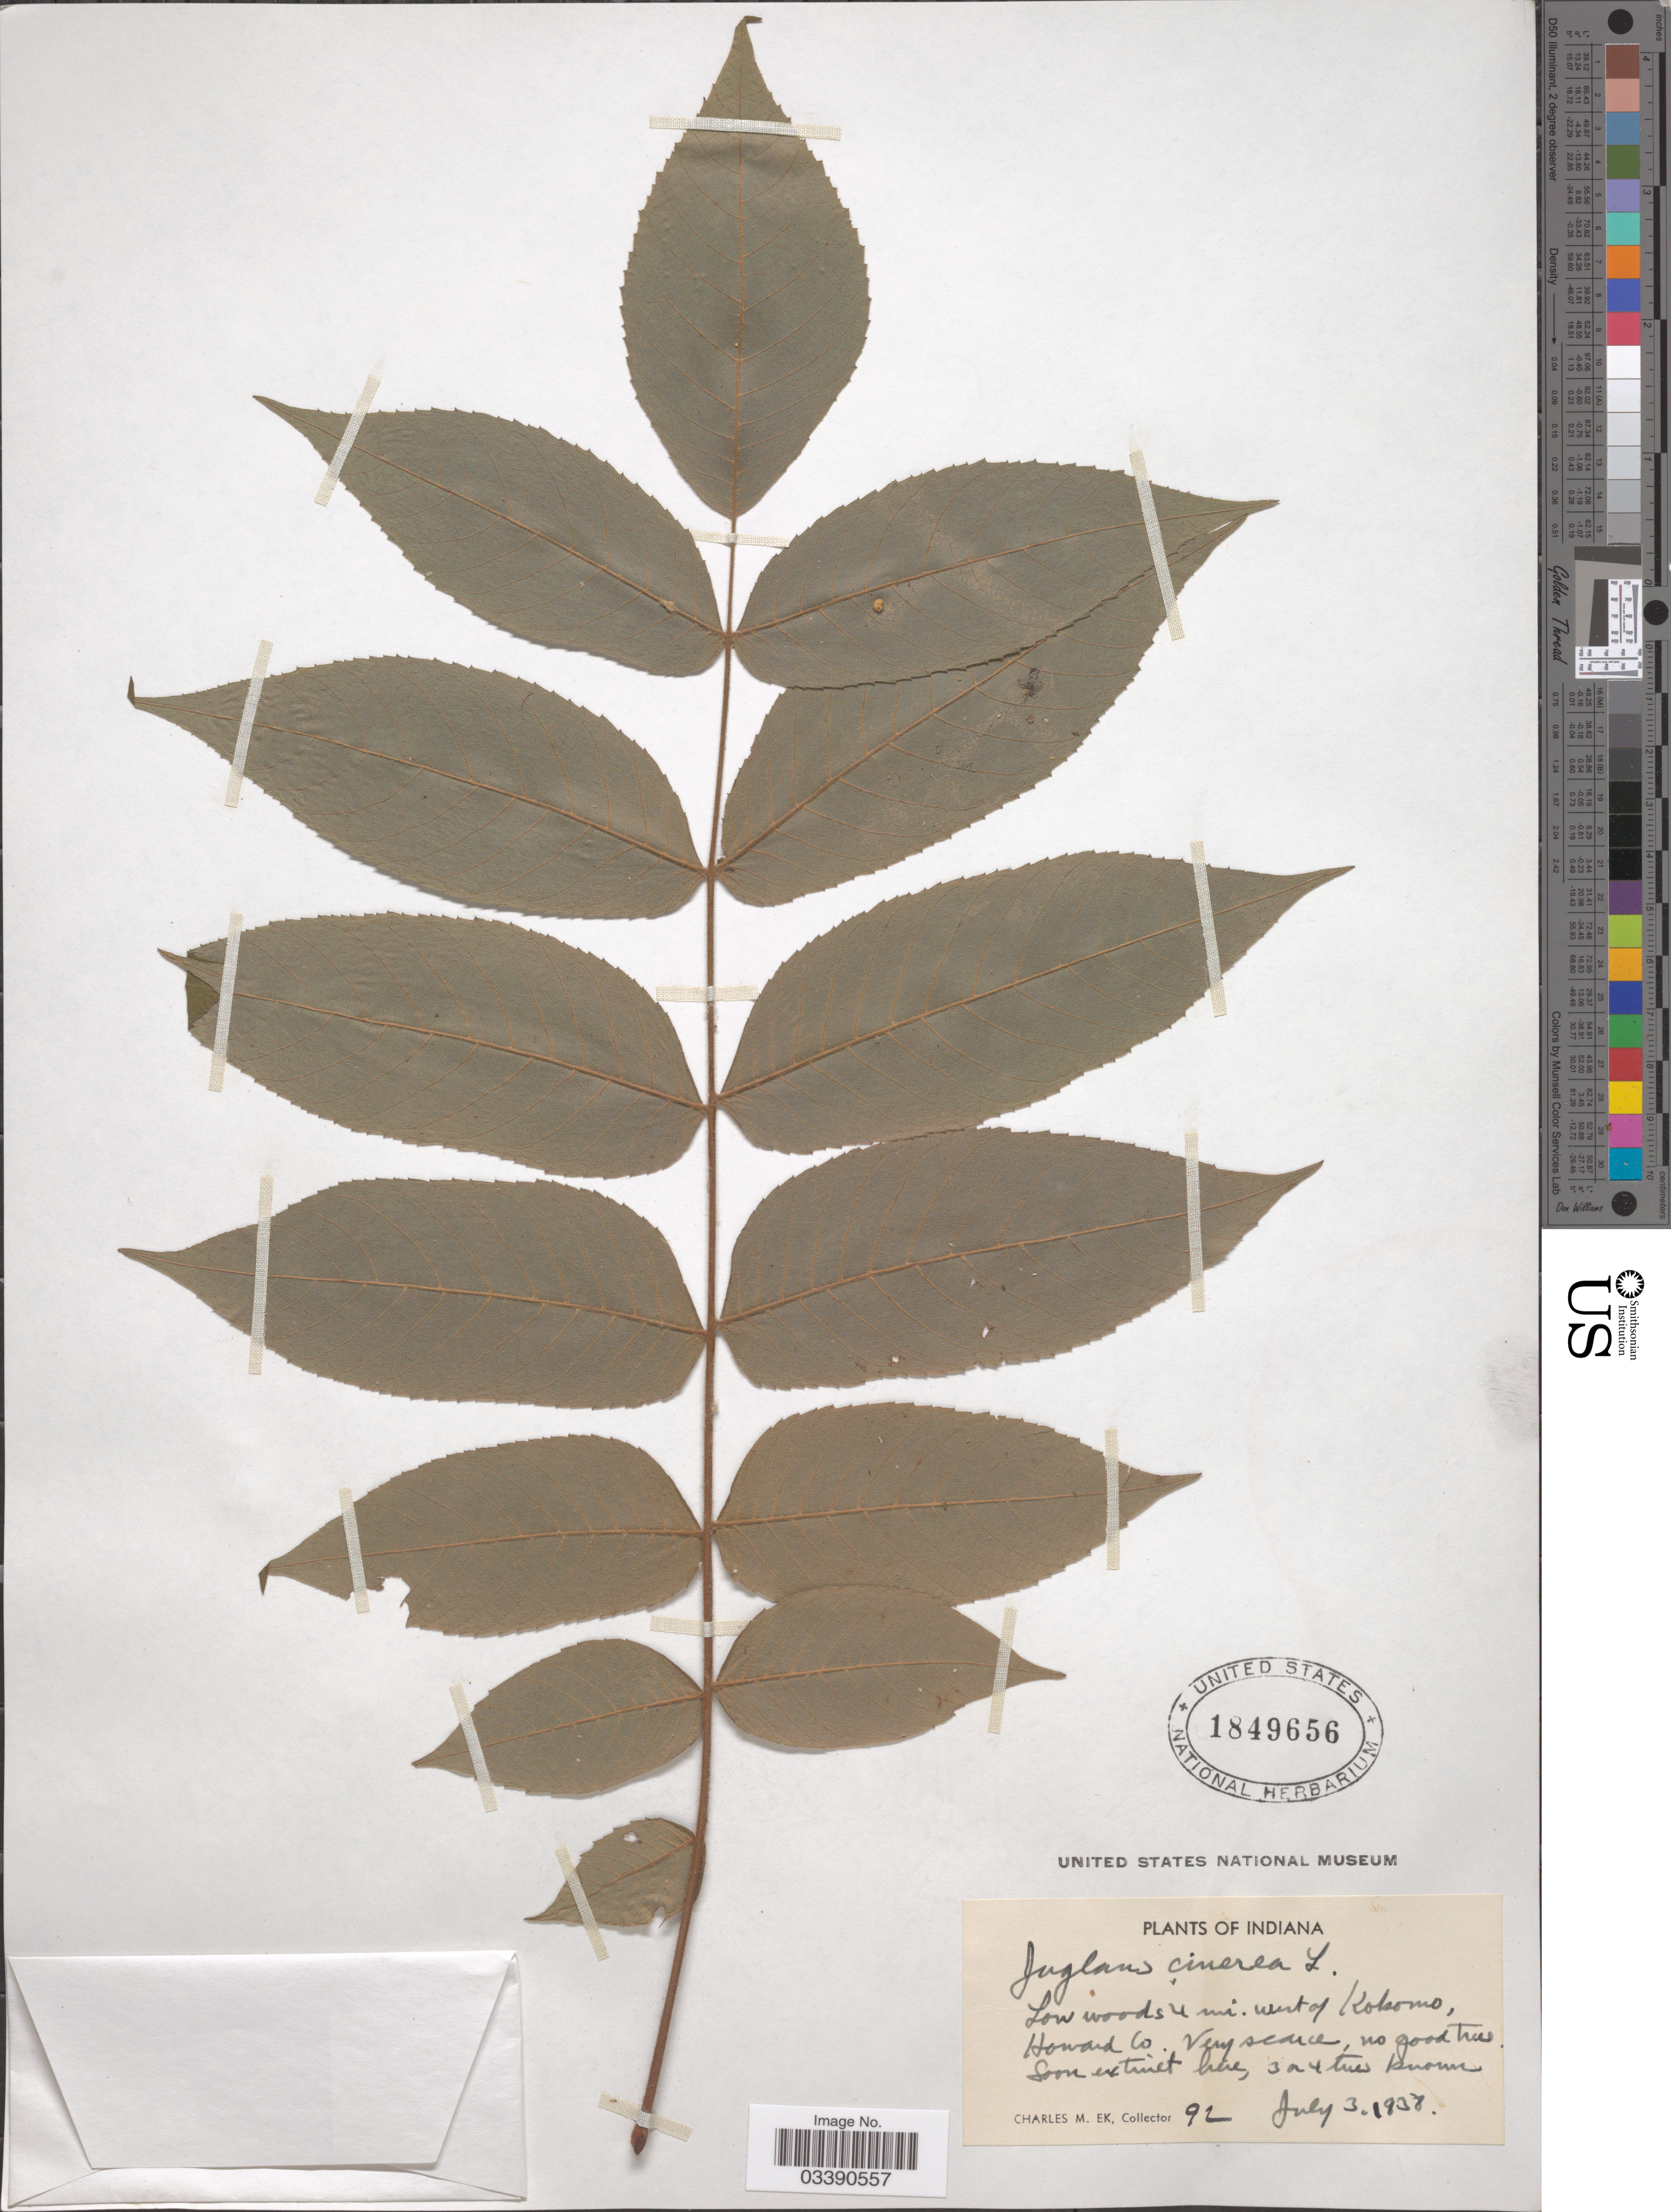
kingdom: Plantae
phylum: Tracheophyta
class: Magnoliopsida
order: Fagales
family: Juglandaceae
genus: Juglans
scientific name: Juglans cinerea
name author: L.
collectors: C. Ek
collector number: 92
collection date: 1938-07-03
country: United States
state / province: Indiana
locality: Low woods 4 mi. west of Kokomo, Howard Co.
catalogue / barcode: US 1849656